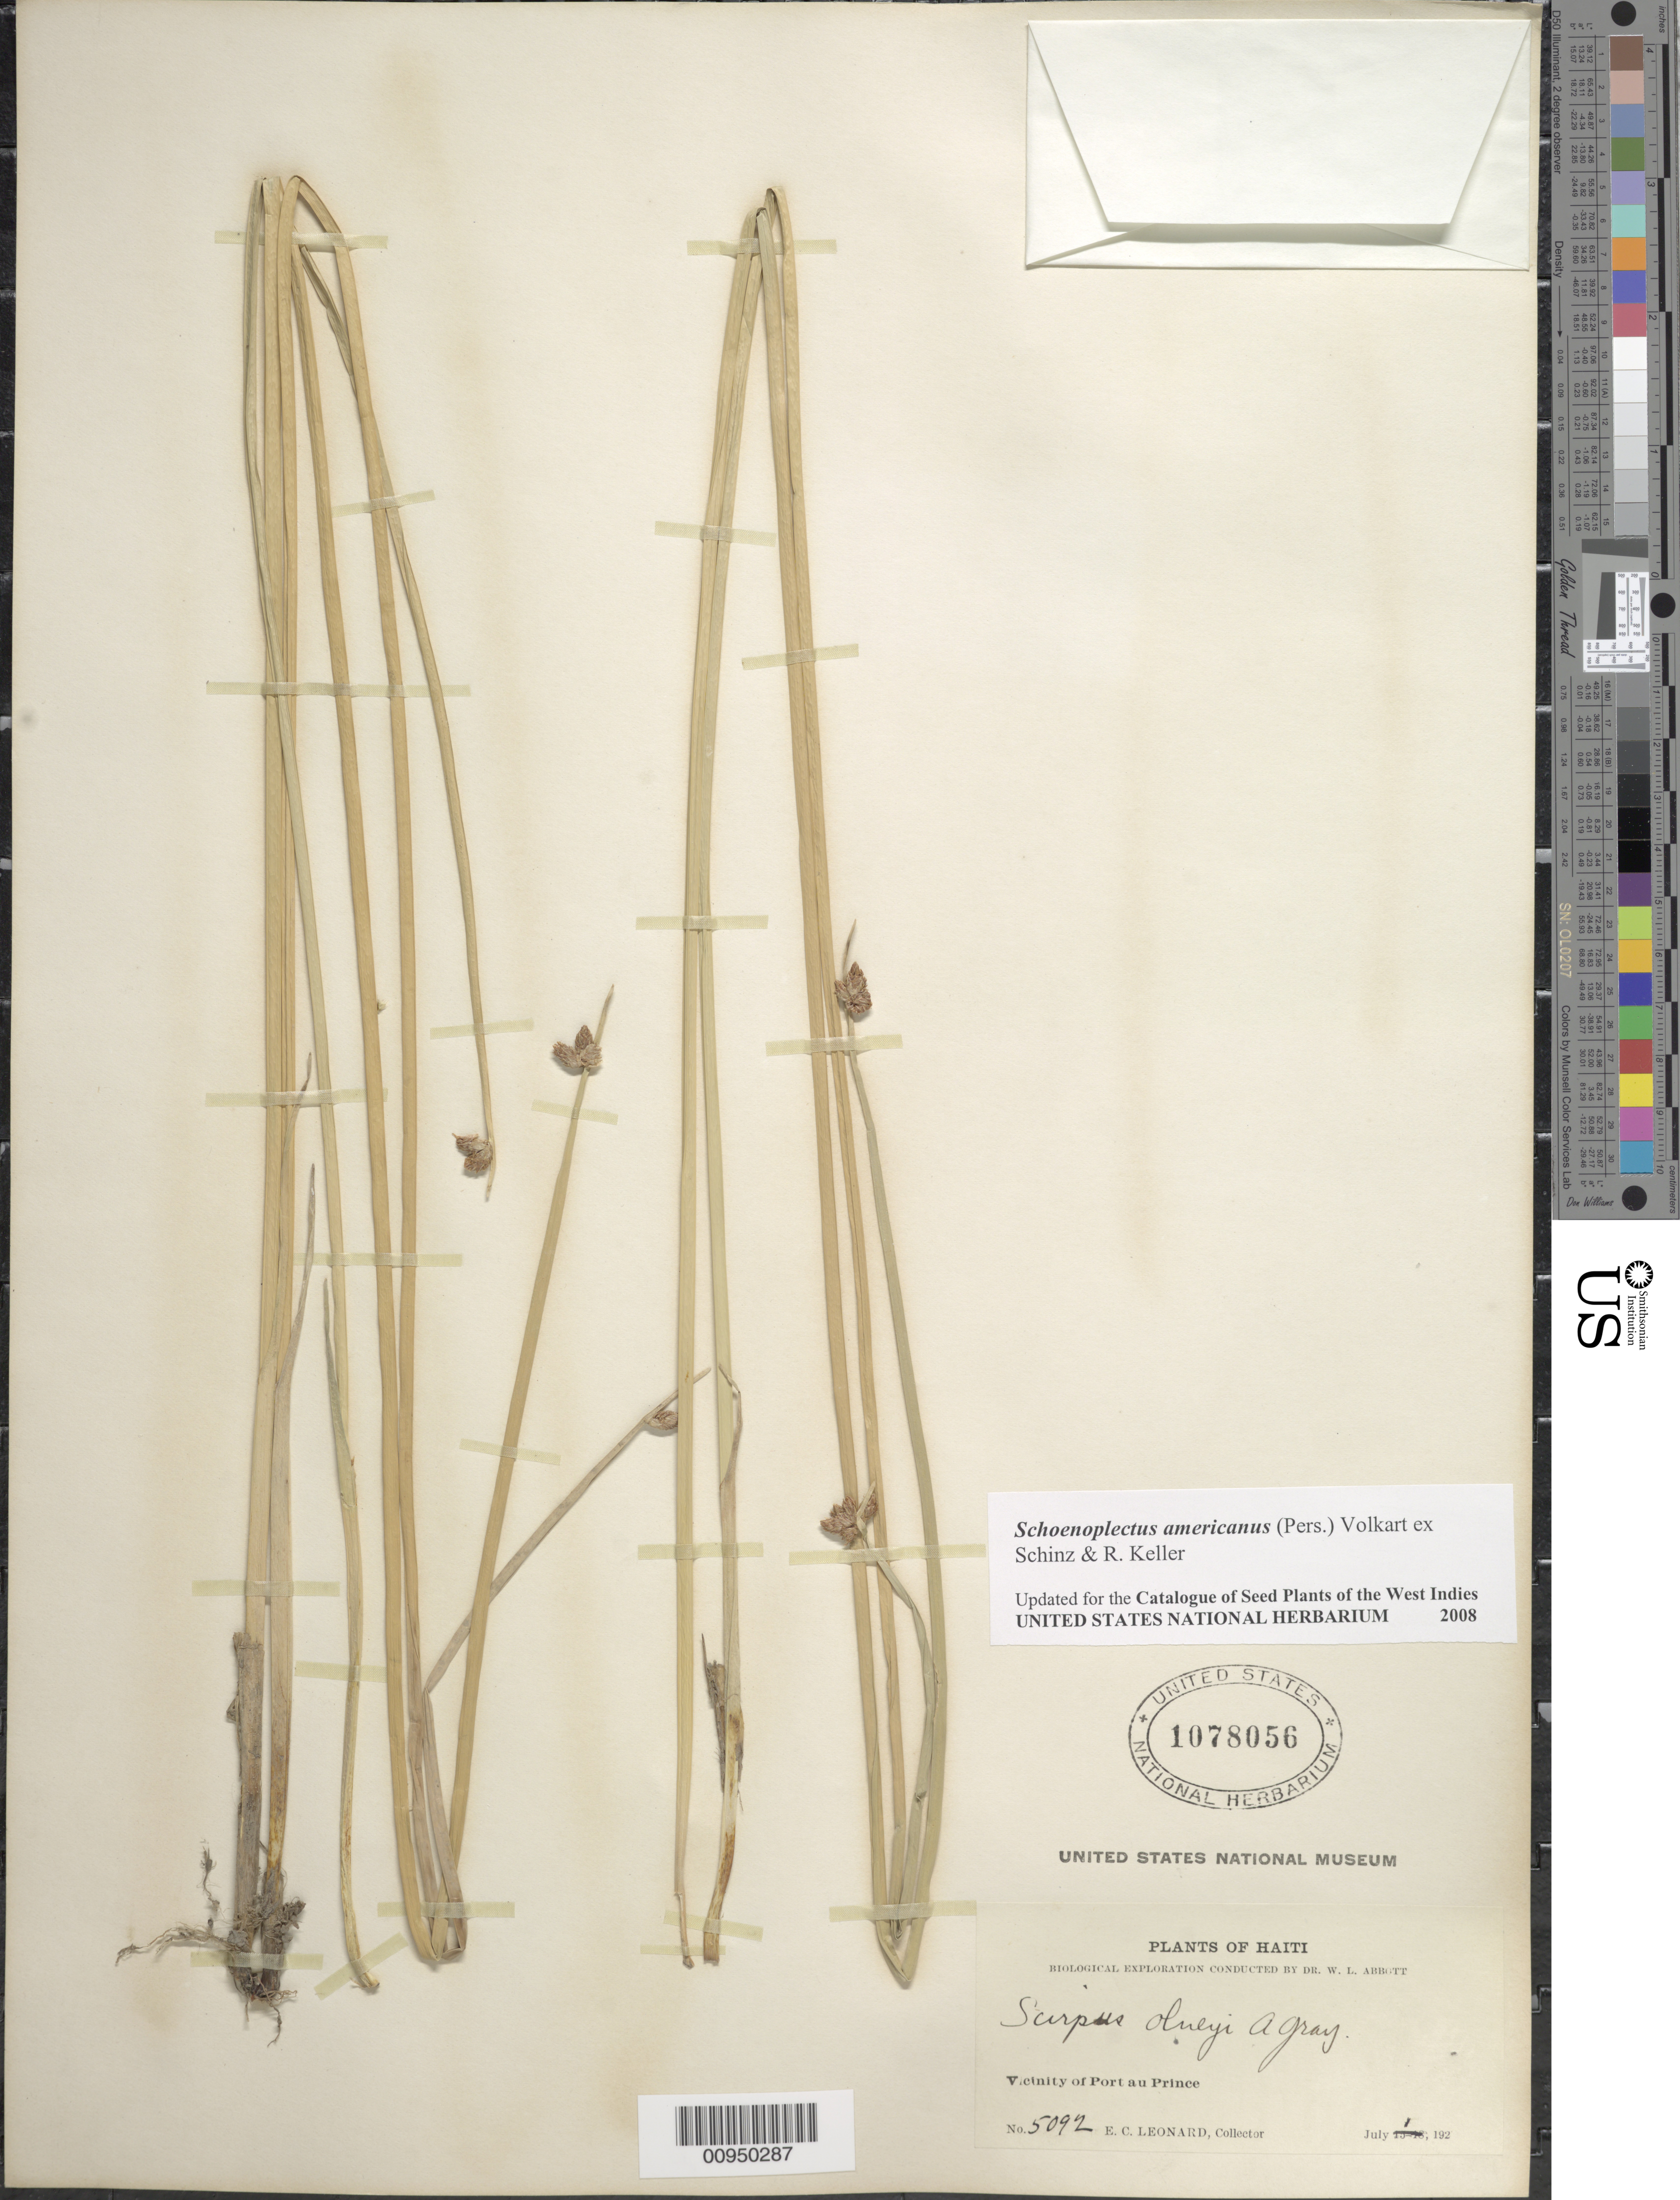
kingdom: Plantae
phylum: Tracheophyta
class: Liliopsida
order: Poales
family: Cyperaceae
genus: Schoenoplectus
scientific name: Schoenoplectus americanus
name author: (Pers.) Volkart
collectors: E. C. Leonard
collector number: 5092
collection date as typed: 01 Jul 1920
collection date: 1920-07-01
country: Haiti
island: Hispaniola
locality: Vicinity of Port au Prince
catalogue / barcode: US 1078056